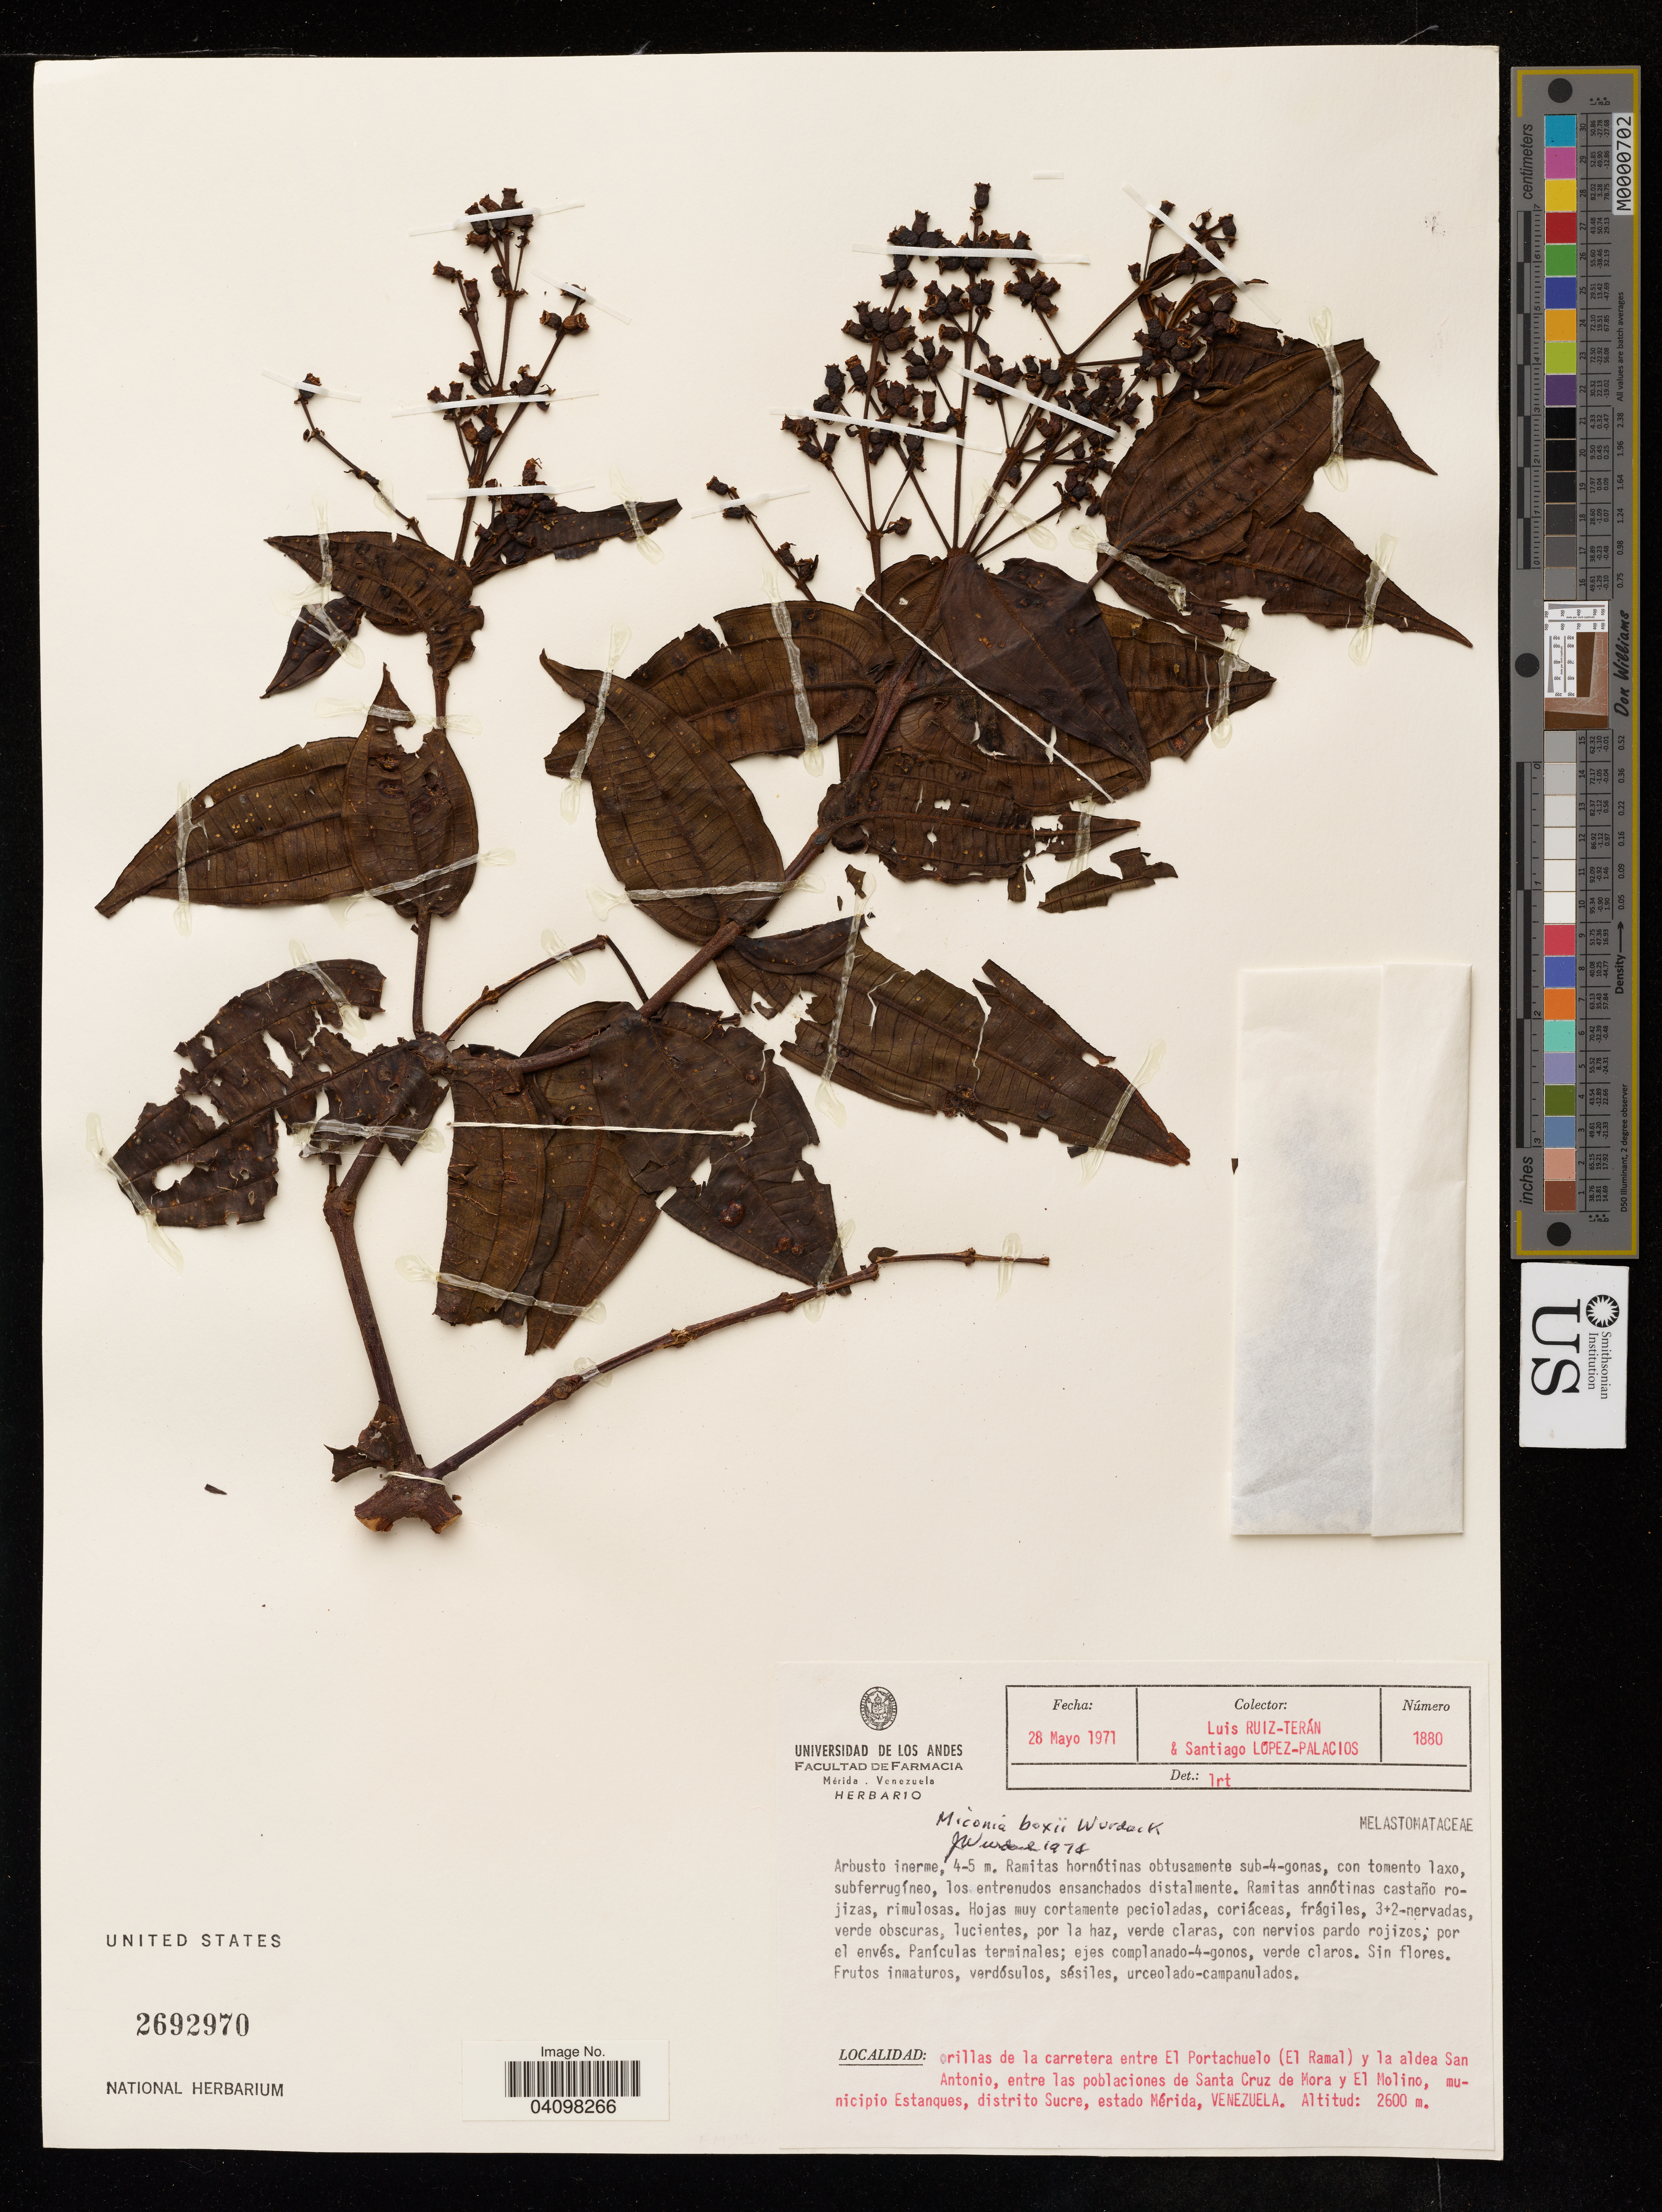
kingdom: Plantae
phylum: Tracheophyta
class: Magnoliopsida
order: Myrtales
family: Melastomataceae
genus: Miconia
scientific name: Miconia boxii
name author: Wurdack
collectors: L. E. Ruíz-Terán & S. López-Palacios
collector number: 1880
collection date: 1971-05-28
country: Venezuela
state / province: Merida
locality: Orillas de la carretera entre El Portachuelo (El Ramal) y la aldea San Antonio, entre las poblaciones de Santa Cruz de Mora y El Molino, municipio Estanques, distrito Sucre, estado Mérida, Venezuela.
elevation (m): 2600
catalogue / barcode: US 2692970